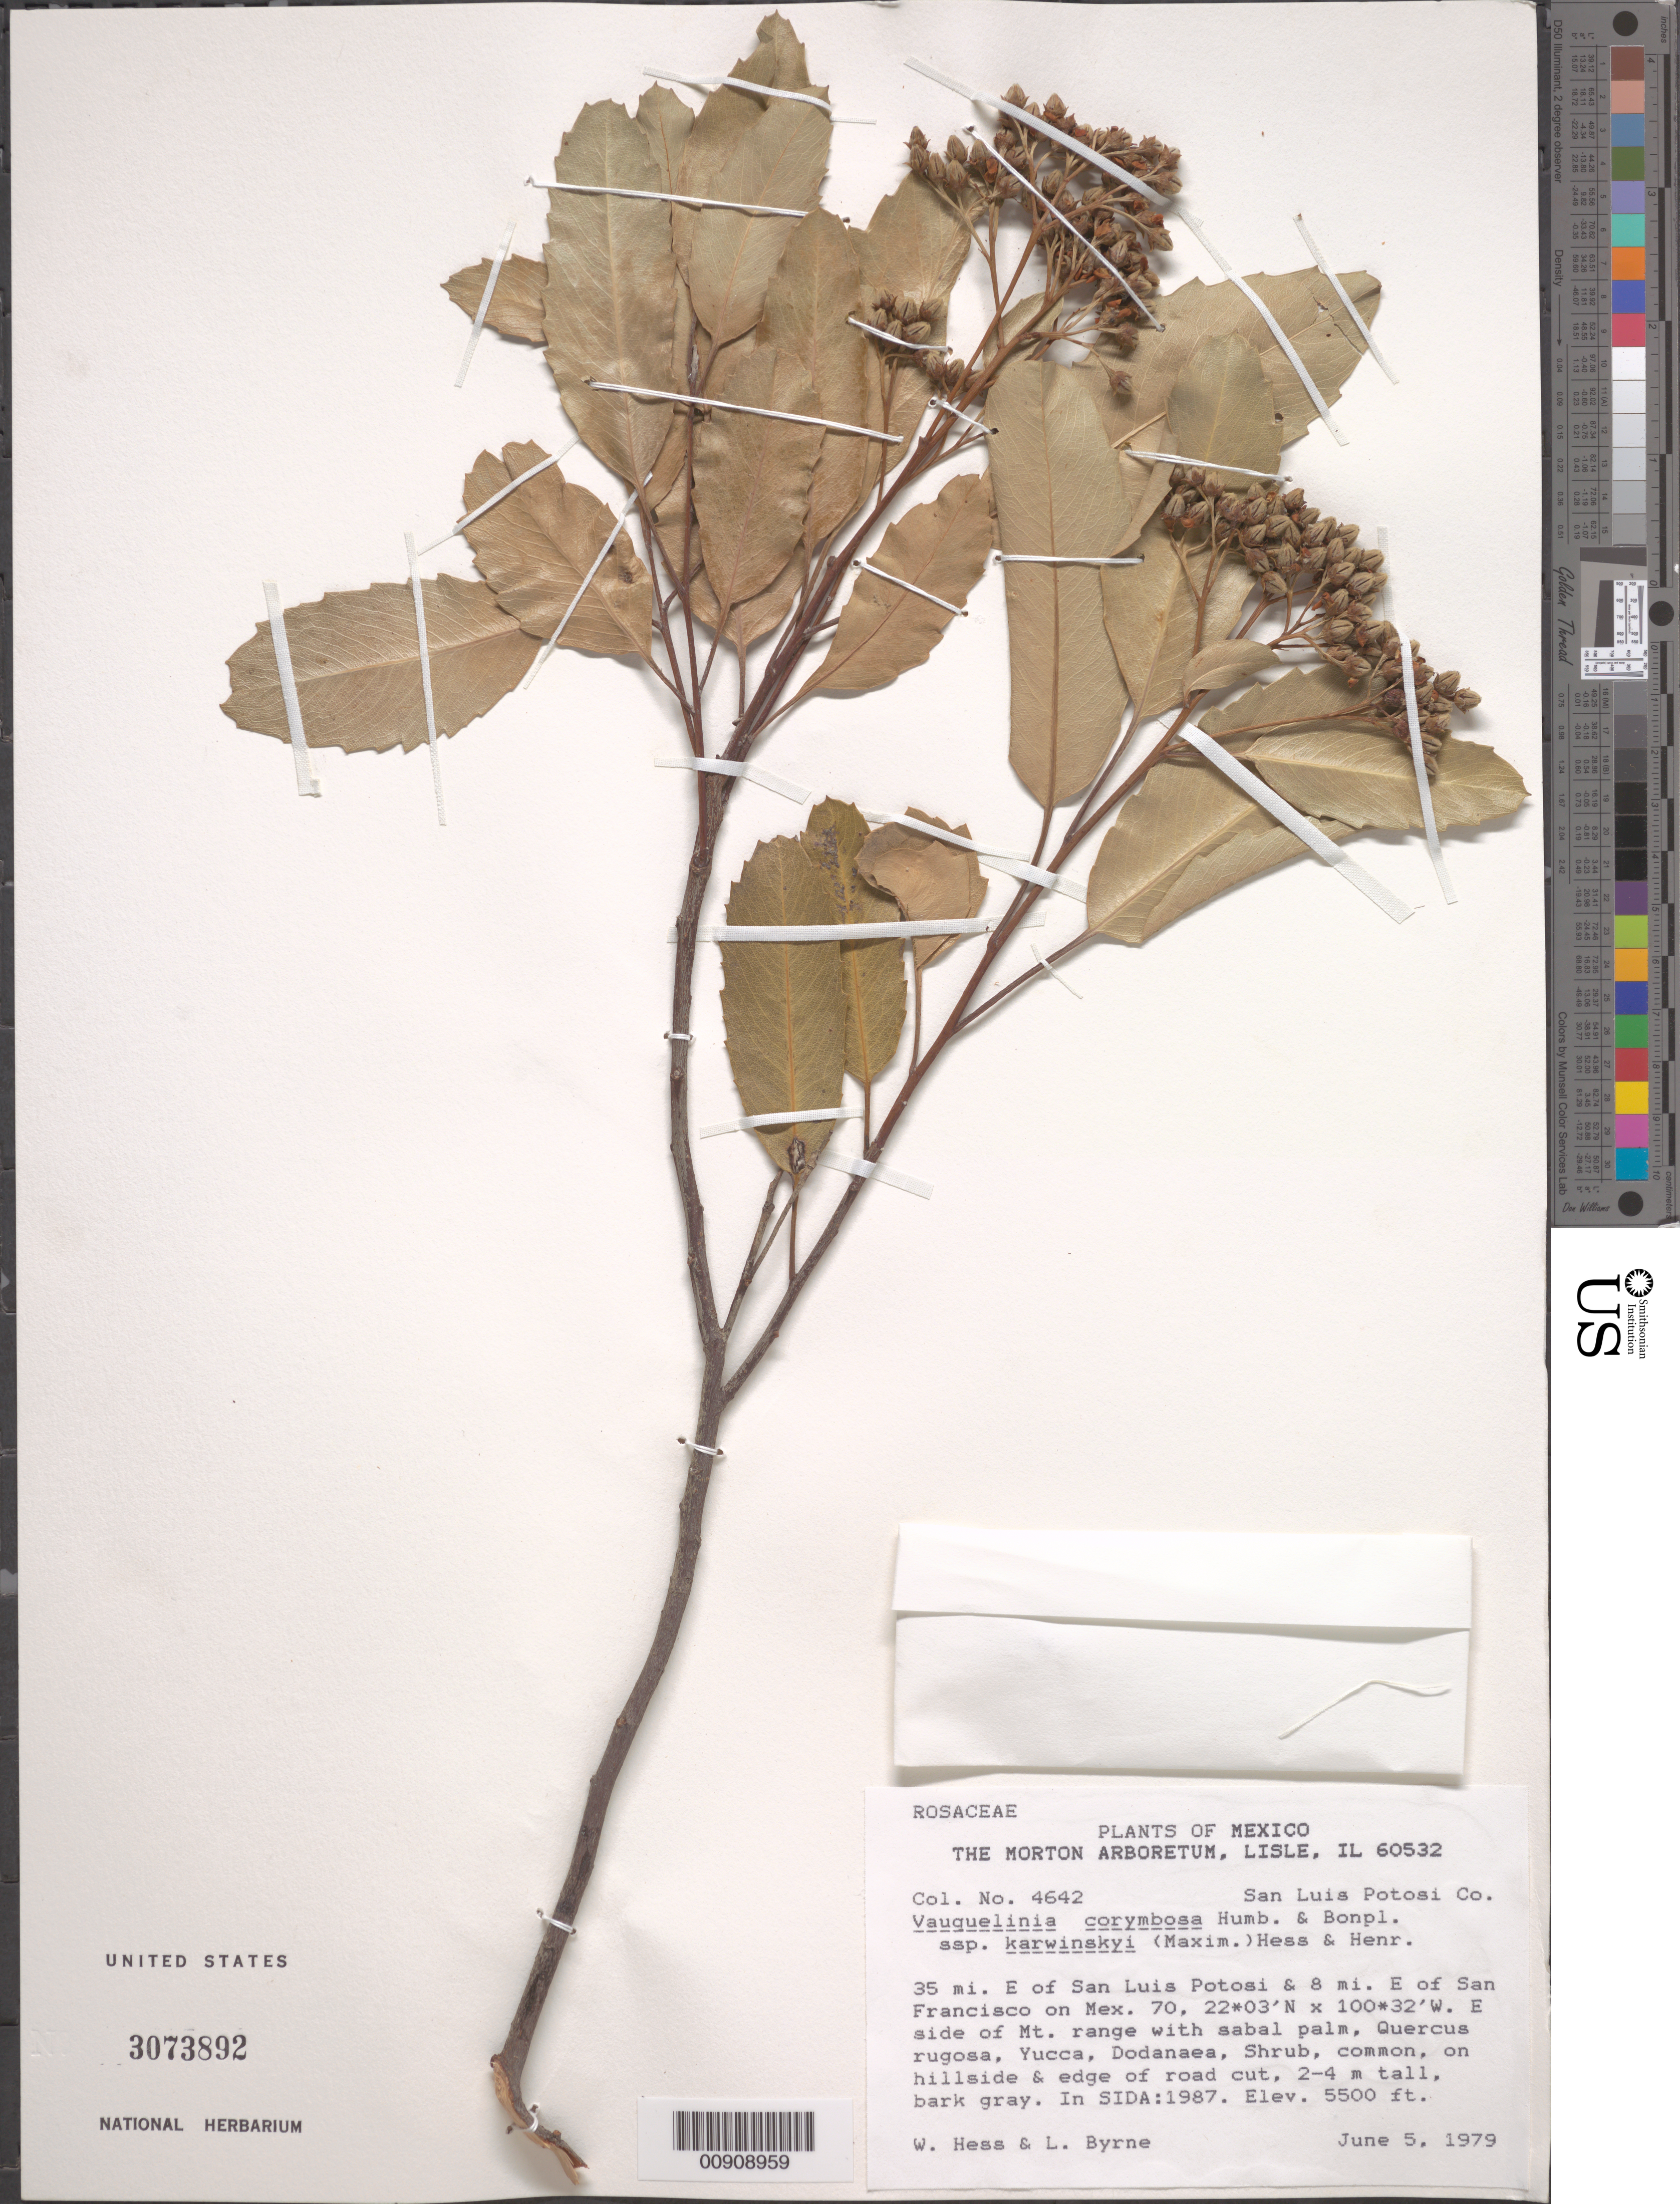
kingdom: Plantae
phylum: Tracheophyta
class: Magnoliopsida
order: Rosales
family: Rosaceae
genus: Vauquelinia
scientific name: Vauquelinia corymbosa subsp. karwinskyi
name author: (Maxim.) W.J. Hess & Henrickson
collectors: W. Hess & L. Byrne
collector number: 4642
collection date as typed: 05 Jun 1979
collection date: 1979-06-05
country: Mexico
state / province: San Luis Potosí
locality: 35 mi. E of San Luis Potosí & 8 mi. E of San Francisco on Mex. 70.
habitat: E side of Mt. range with sabal palm, Quercus rugosa, Yucca, Dodanaea. Common on hillside & edge of road cut.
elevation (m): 1676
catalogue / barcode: US 3073892